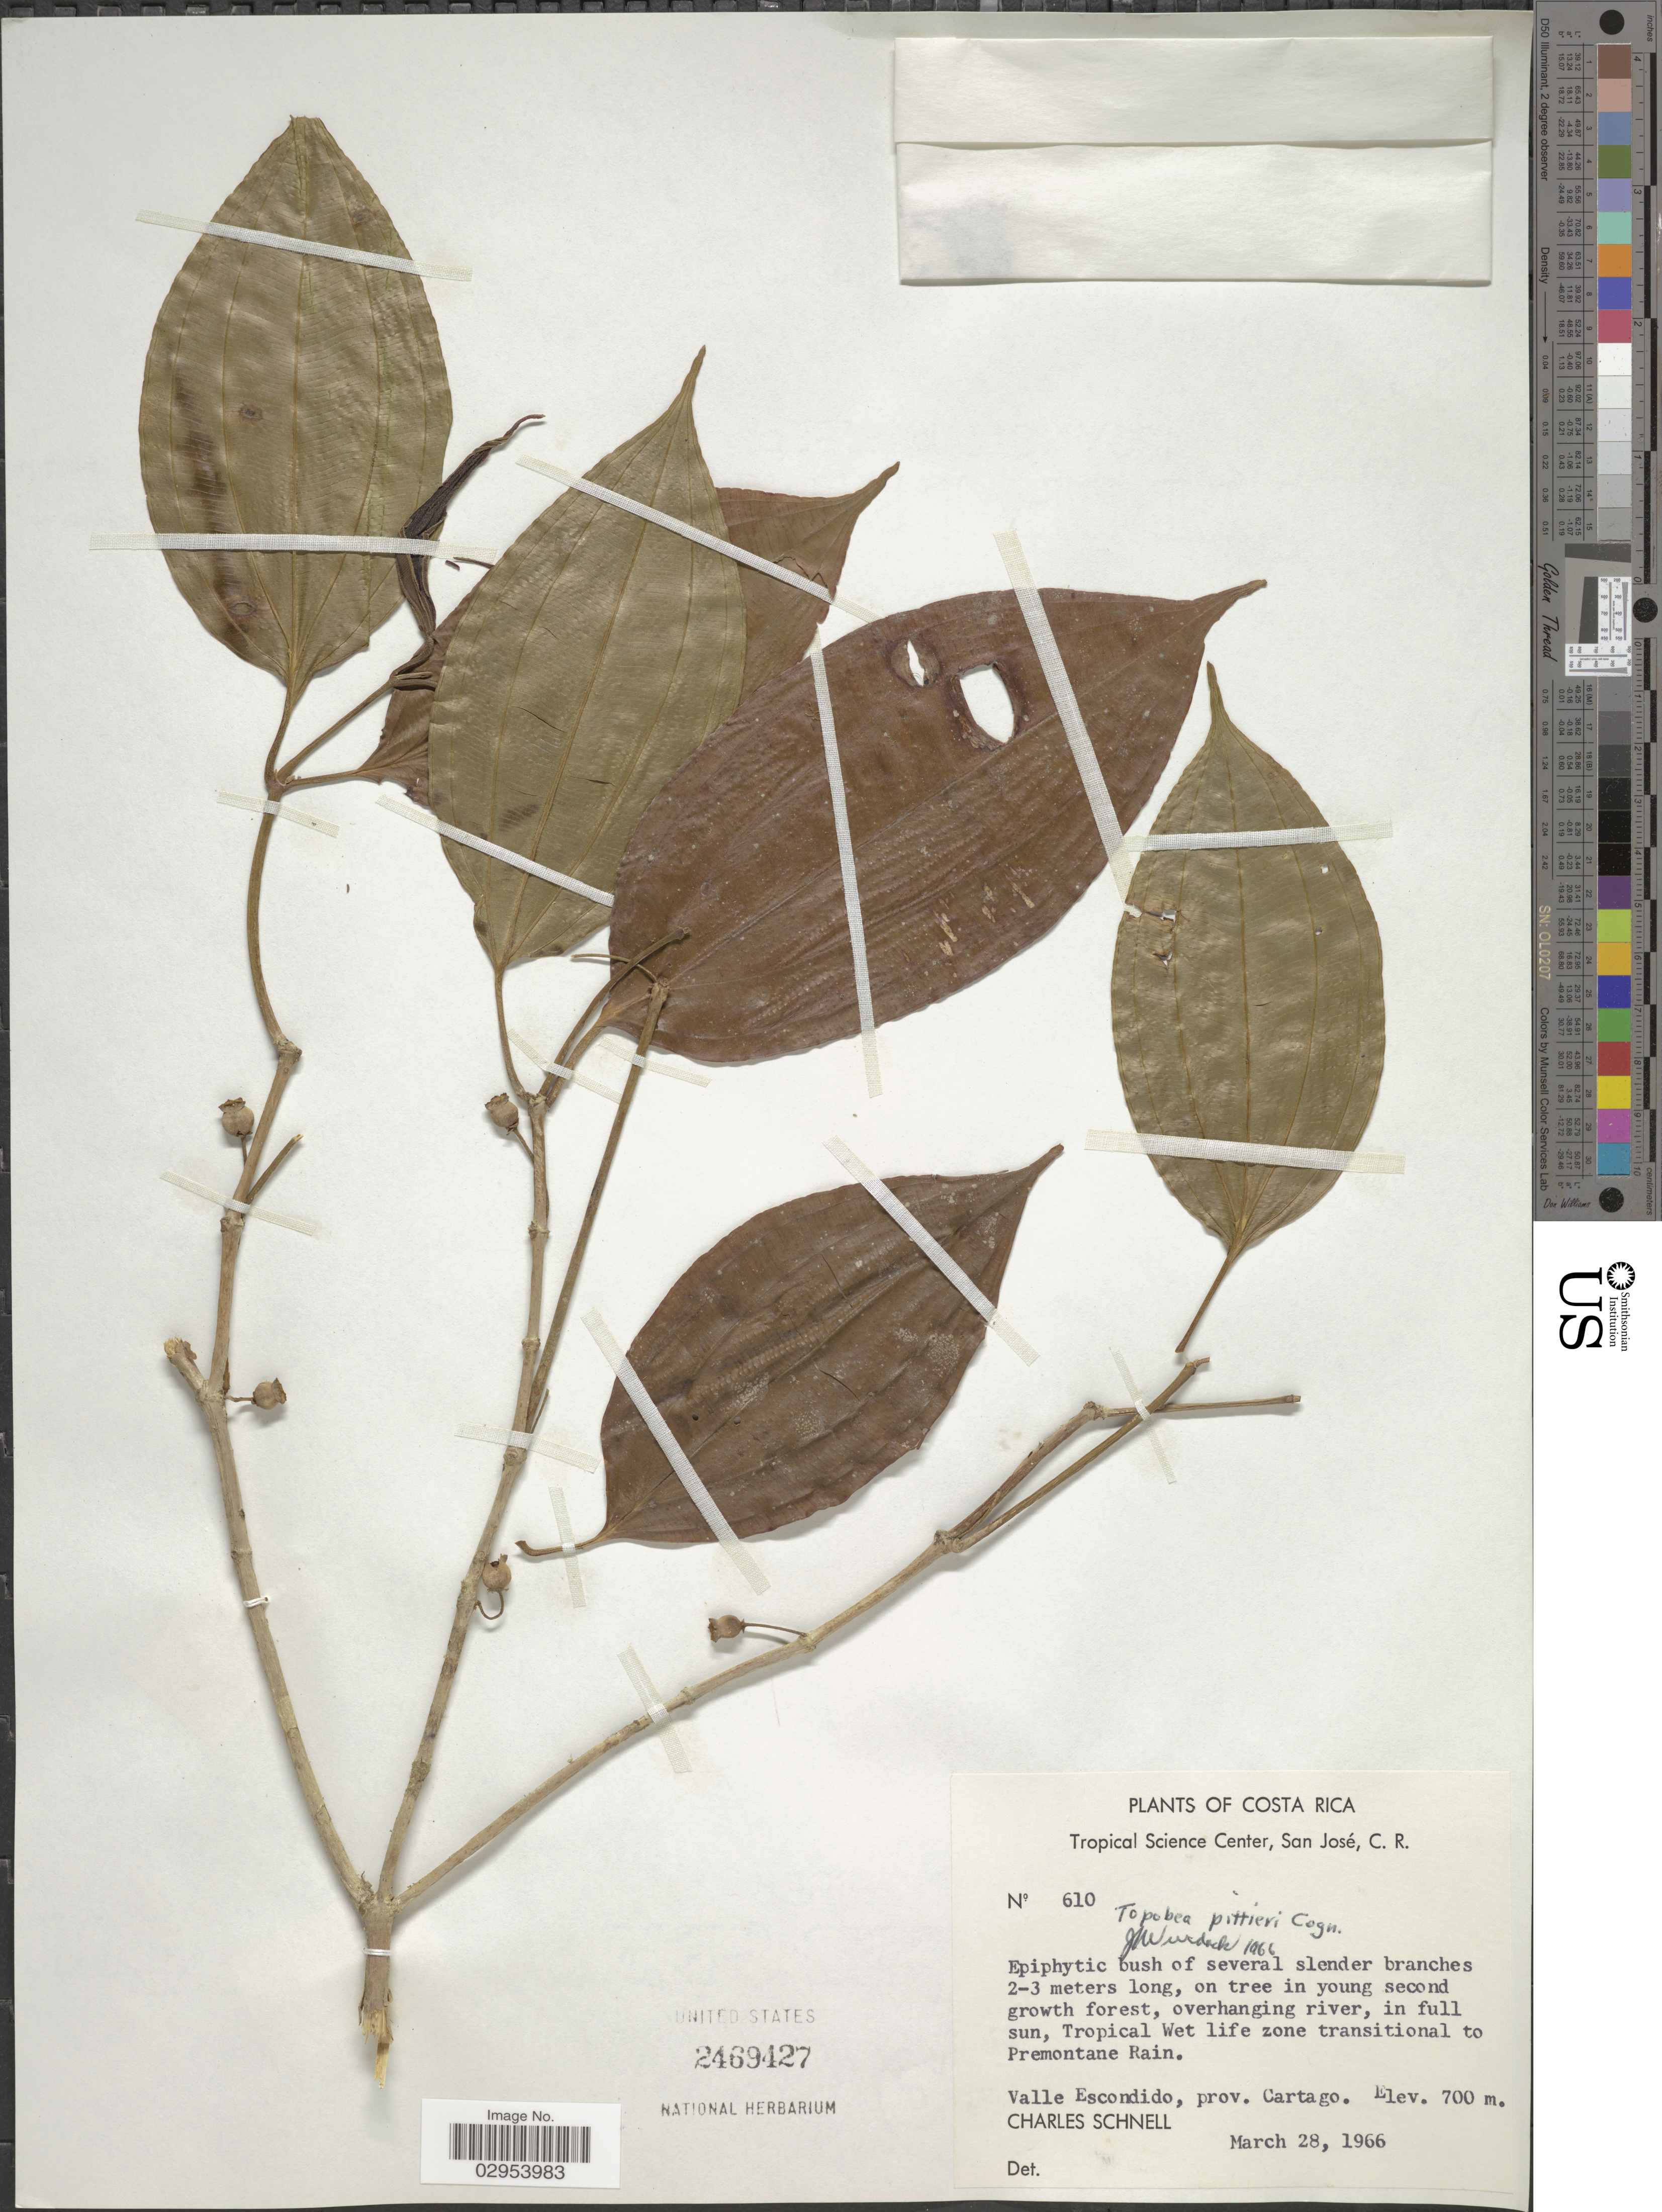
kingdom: Plantae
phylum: Tracheophyta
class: Magnoliopsida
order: Myrtales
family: Melastomataceae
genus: Topobea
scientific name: Topobea pittieri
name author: Cogn.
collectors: C. Schnell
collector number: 610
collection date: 1966-03-28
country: Costa Rica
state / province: Cartago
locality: Valle Escondido. Tropical Wet life zone transitional to Premontane Rain.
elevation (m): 700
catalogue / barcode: US 2469427